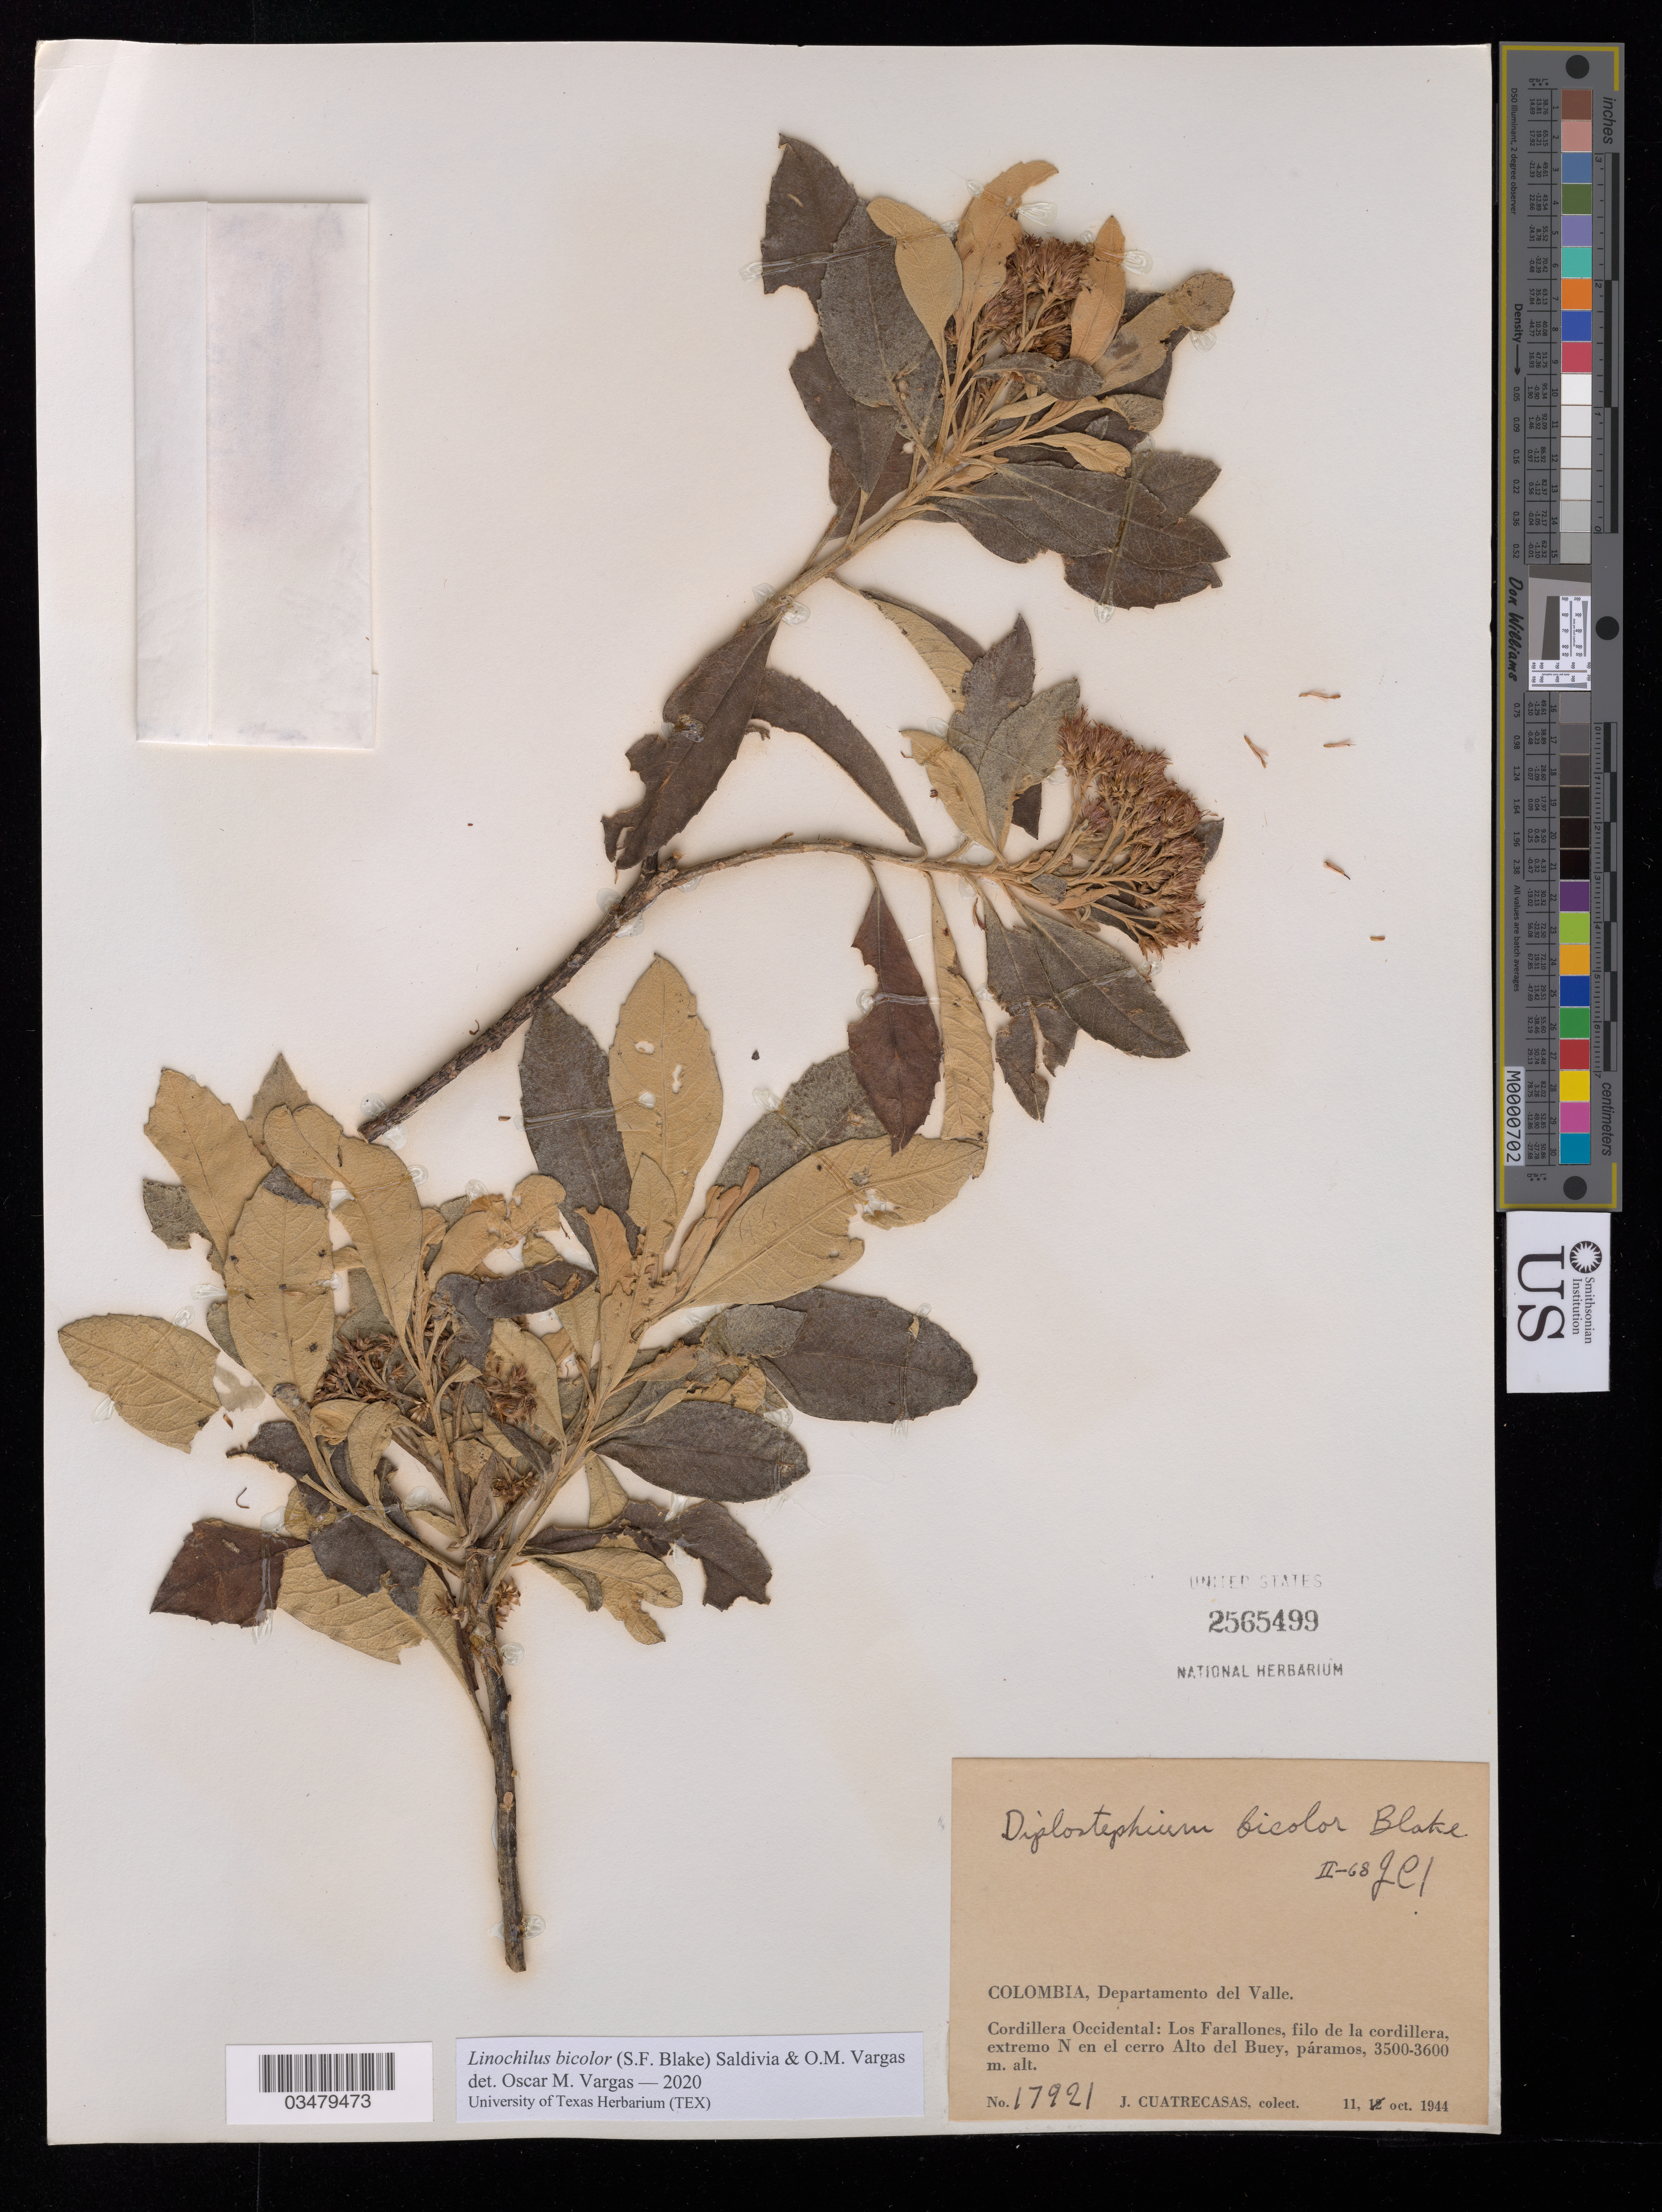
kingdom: Plantae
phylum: Tracheophyta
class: Magnoliopsida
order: Asterales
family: Asteraceae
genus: Linochilus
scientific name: Linochilus bicolor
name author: (S.F. Blake) Saldivia & O.M. Vargas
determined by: Vargas, Oscar M.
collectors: J. Cuatrecasas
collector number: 17921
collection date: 1944-10-11/1944-10-12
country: Colombia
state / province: Valle del Cauca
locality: Departamento del Valle. Cordillera Occidental: Los Farallones, filo de cordillera, extremo N en el cerro Alto del Buey, páramos.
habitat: Paramos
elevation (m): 3500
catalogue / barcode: US 2565499